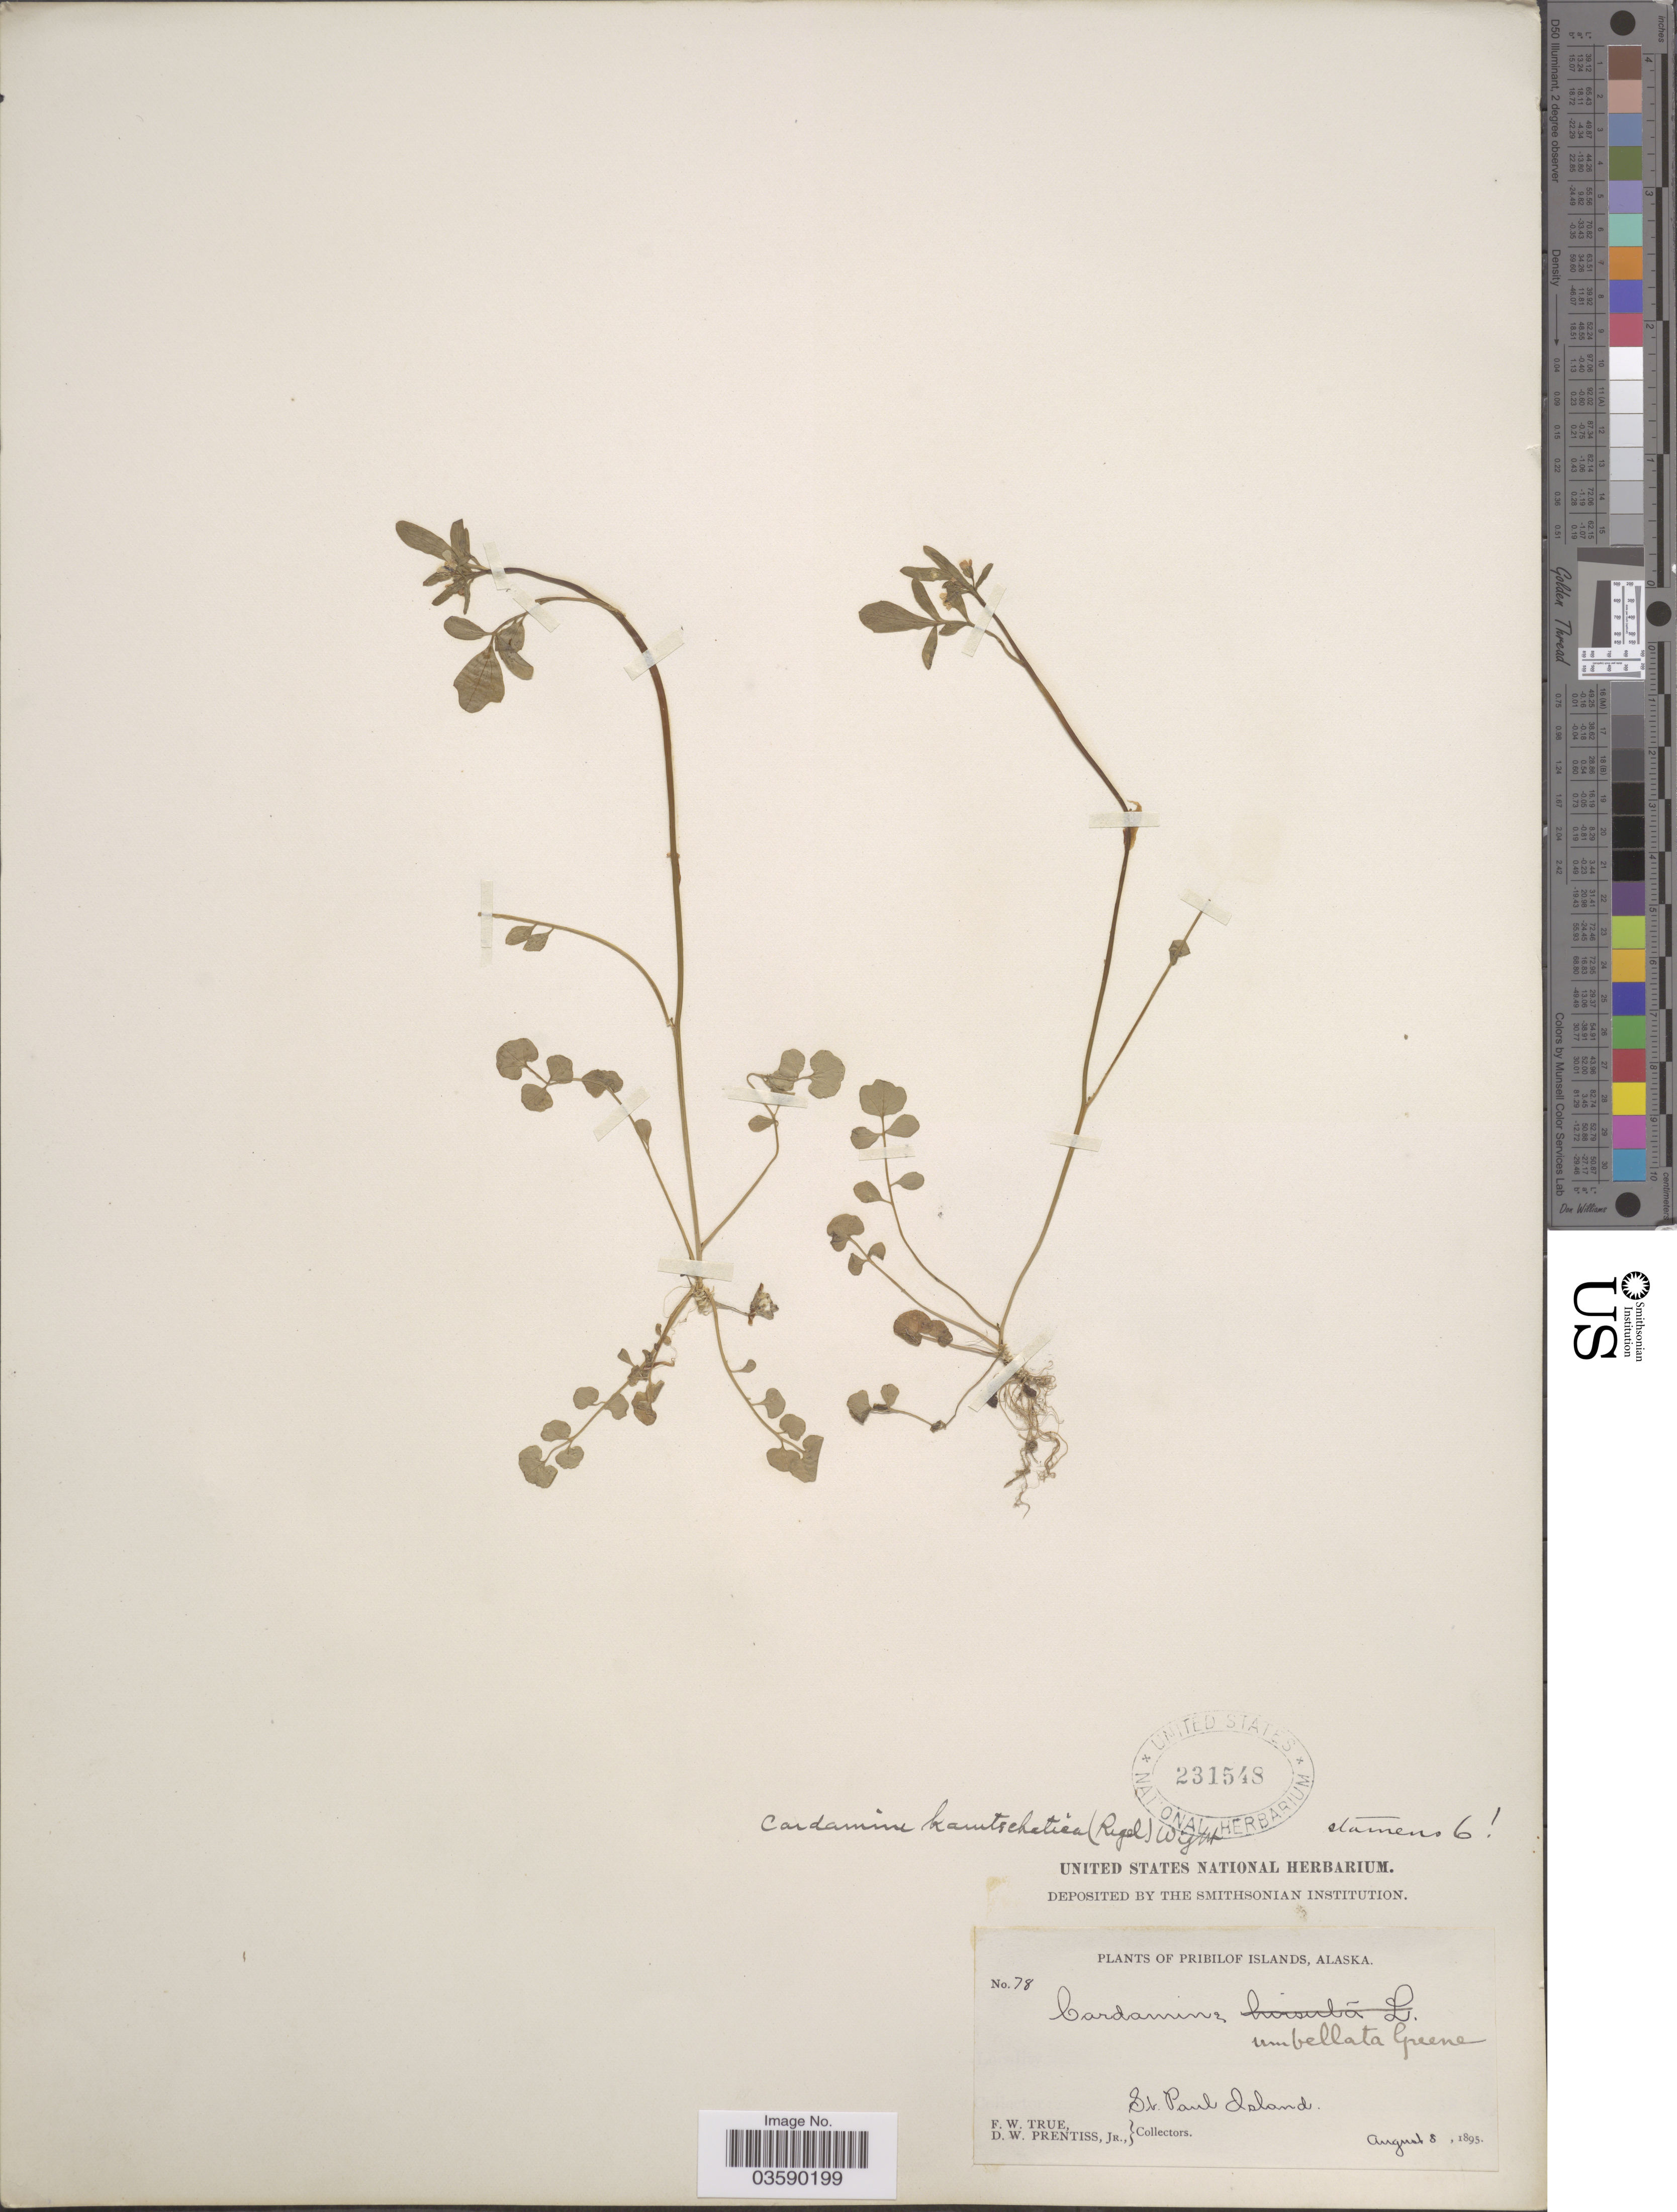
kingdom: Plantae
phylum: Tracheophyta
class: Magnoliopsida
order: Brassicales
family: Brassicaceae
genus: Cardamine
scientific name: Cardamine umbellata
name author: Greene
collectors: F. True & D. Prentiss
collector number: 78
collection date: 1895-08-08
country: United States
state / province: Alaska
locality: Pribilof Islands. St. Paul Island.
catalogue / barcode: US 231548